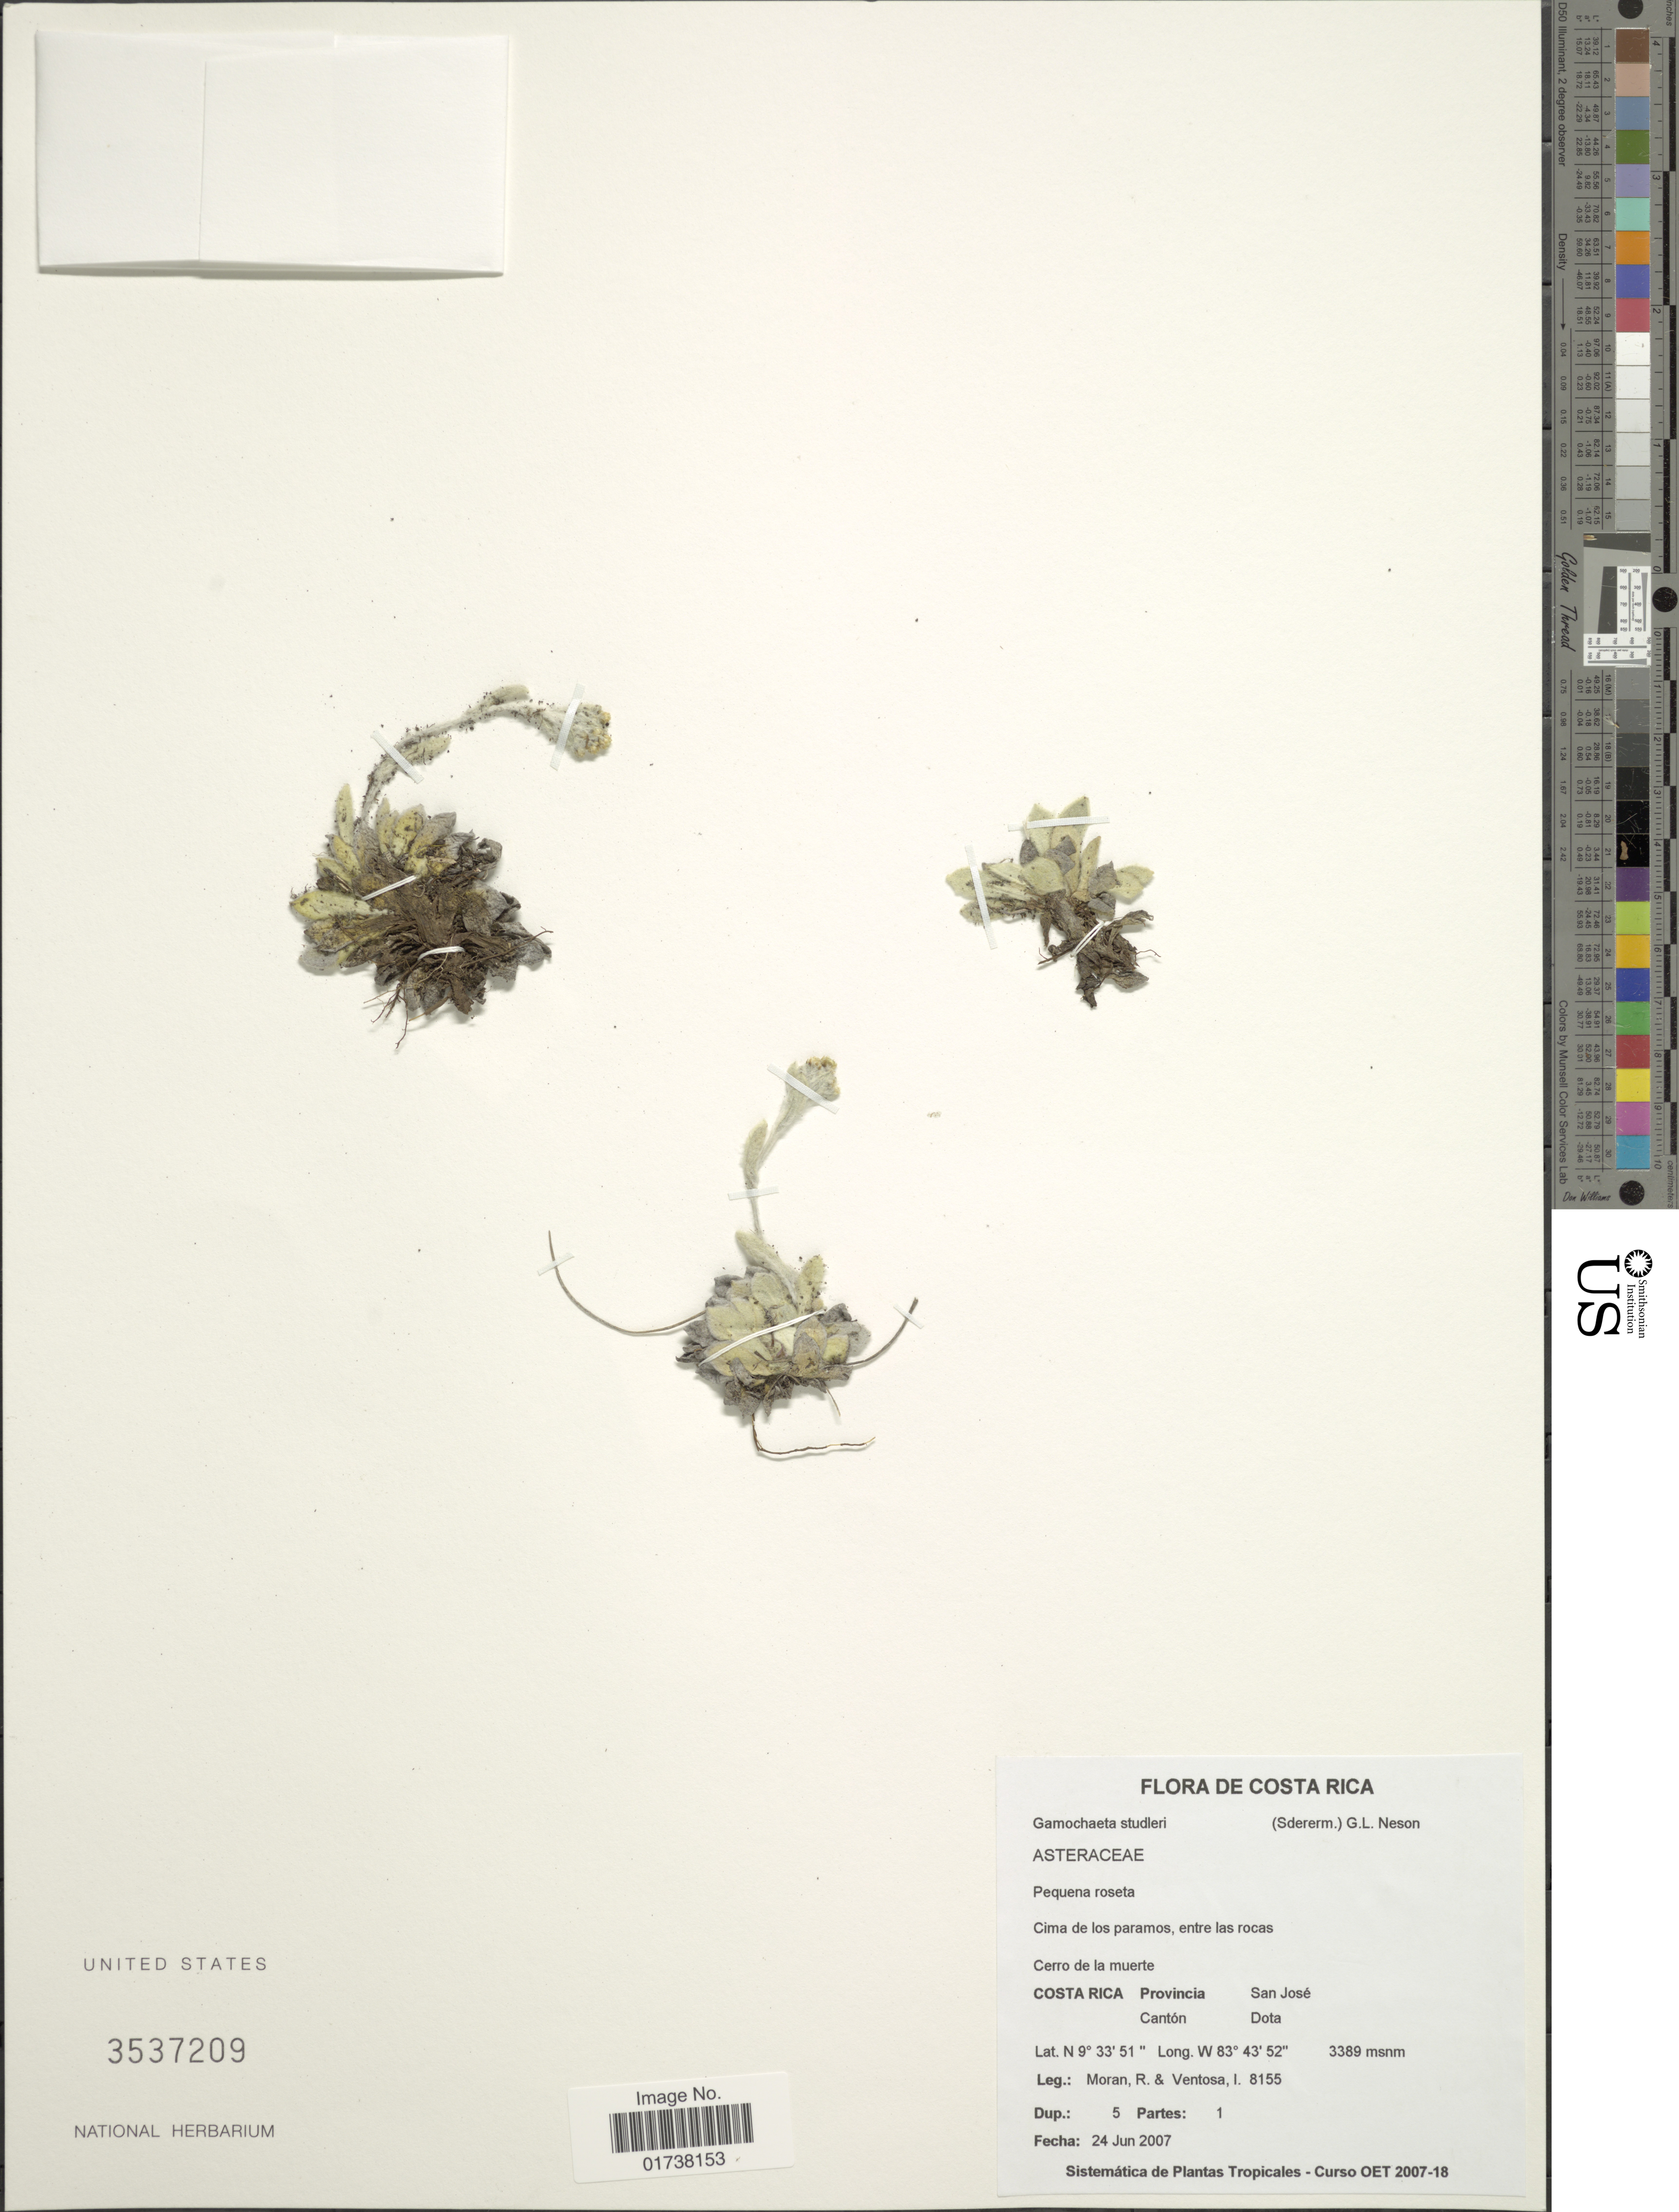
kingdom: Plantae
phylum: Tracheophyta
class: Magnoliopsida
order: Asterales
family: Asteraceae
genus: Gamochaeta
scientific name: Gamochaeta studleri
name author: (Steyerm.) G.L. Nesom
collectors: R. Moran & I. Ventosa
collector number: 8155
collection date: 2007-07-24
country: Costa Rica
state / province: San José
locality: Cerro de la muerte, Canton: Dota, Cima de los paramos, entre las rocas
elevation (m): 3389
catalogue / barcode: US 3537209